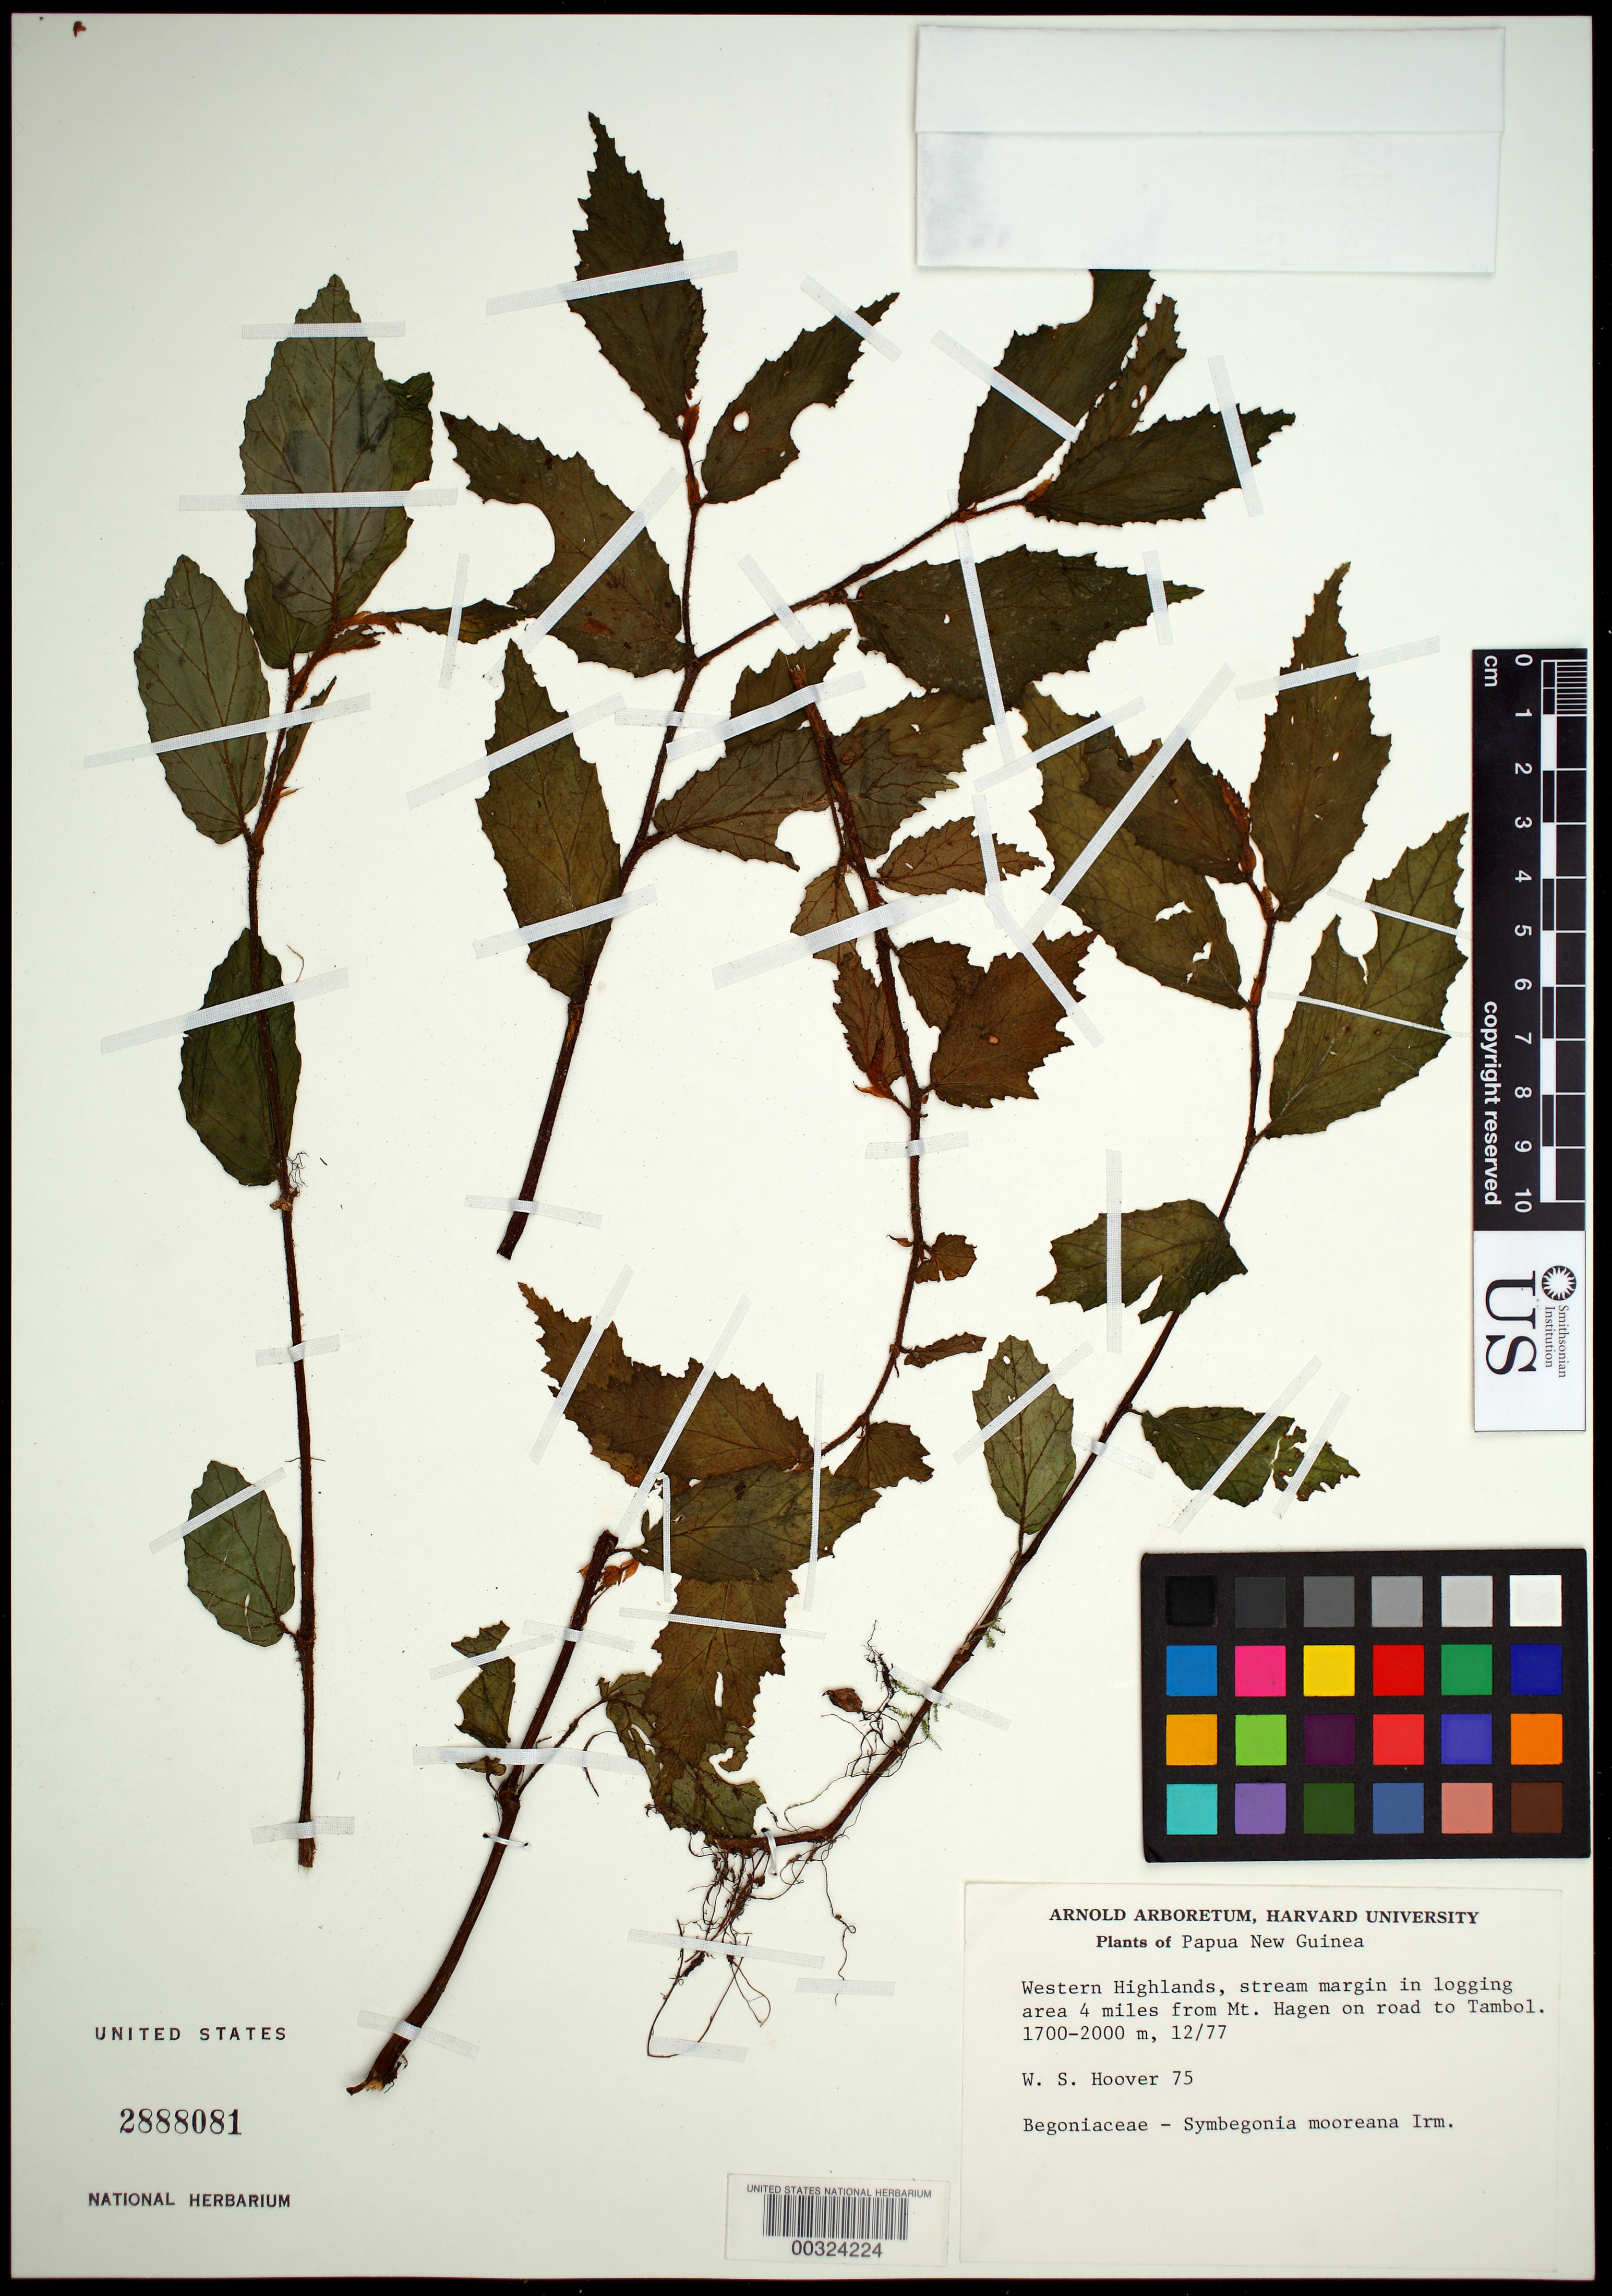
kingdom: Plantae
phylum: Tracheophyta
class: Magnoliopsida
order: Cucurbitales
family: Begoniaceae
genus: Begonia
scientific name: Begonia mooreana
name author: (Irmsch.) L.L. Forrest & Hollingsw.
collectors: W. S. Hoover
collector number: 75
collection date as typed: Dec 1977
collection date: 1977-12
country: Papua New Guinea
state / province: Western Highlands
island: New Guinea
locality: Stream margin in logging area 4 mi from mt, hagen on road to tambol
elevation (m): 1700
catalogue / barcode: US 2888081